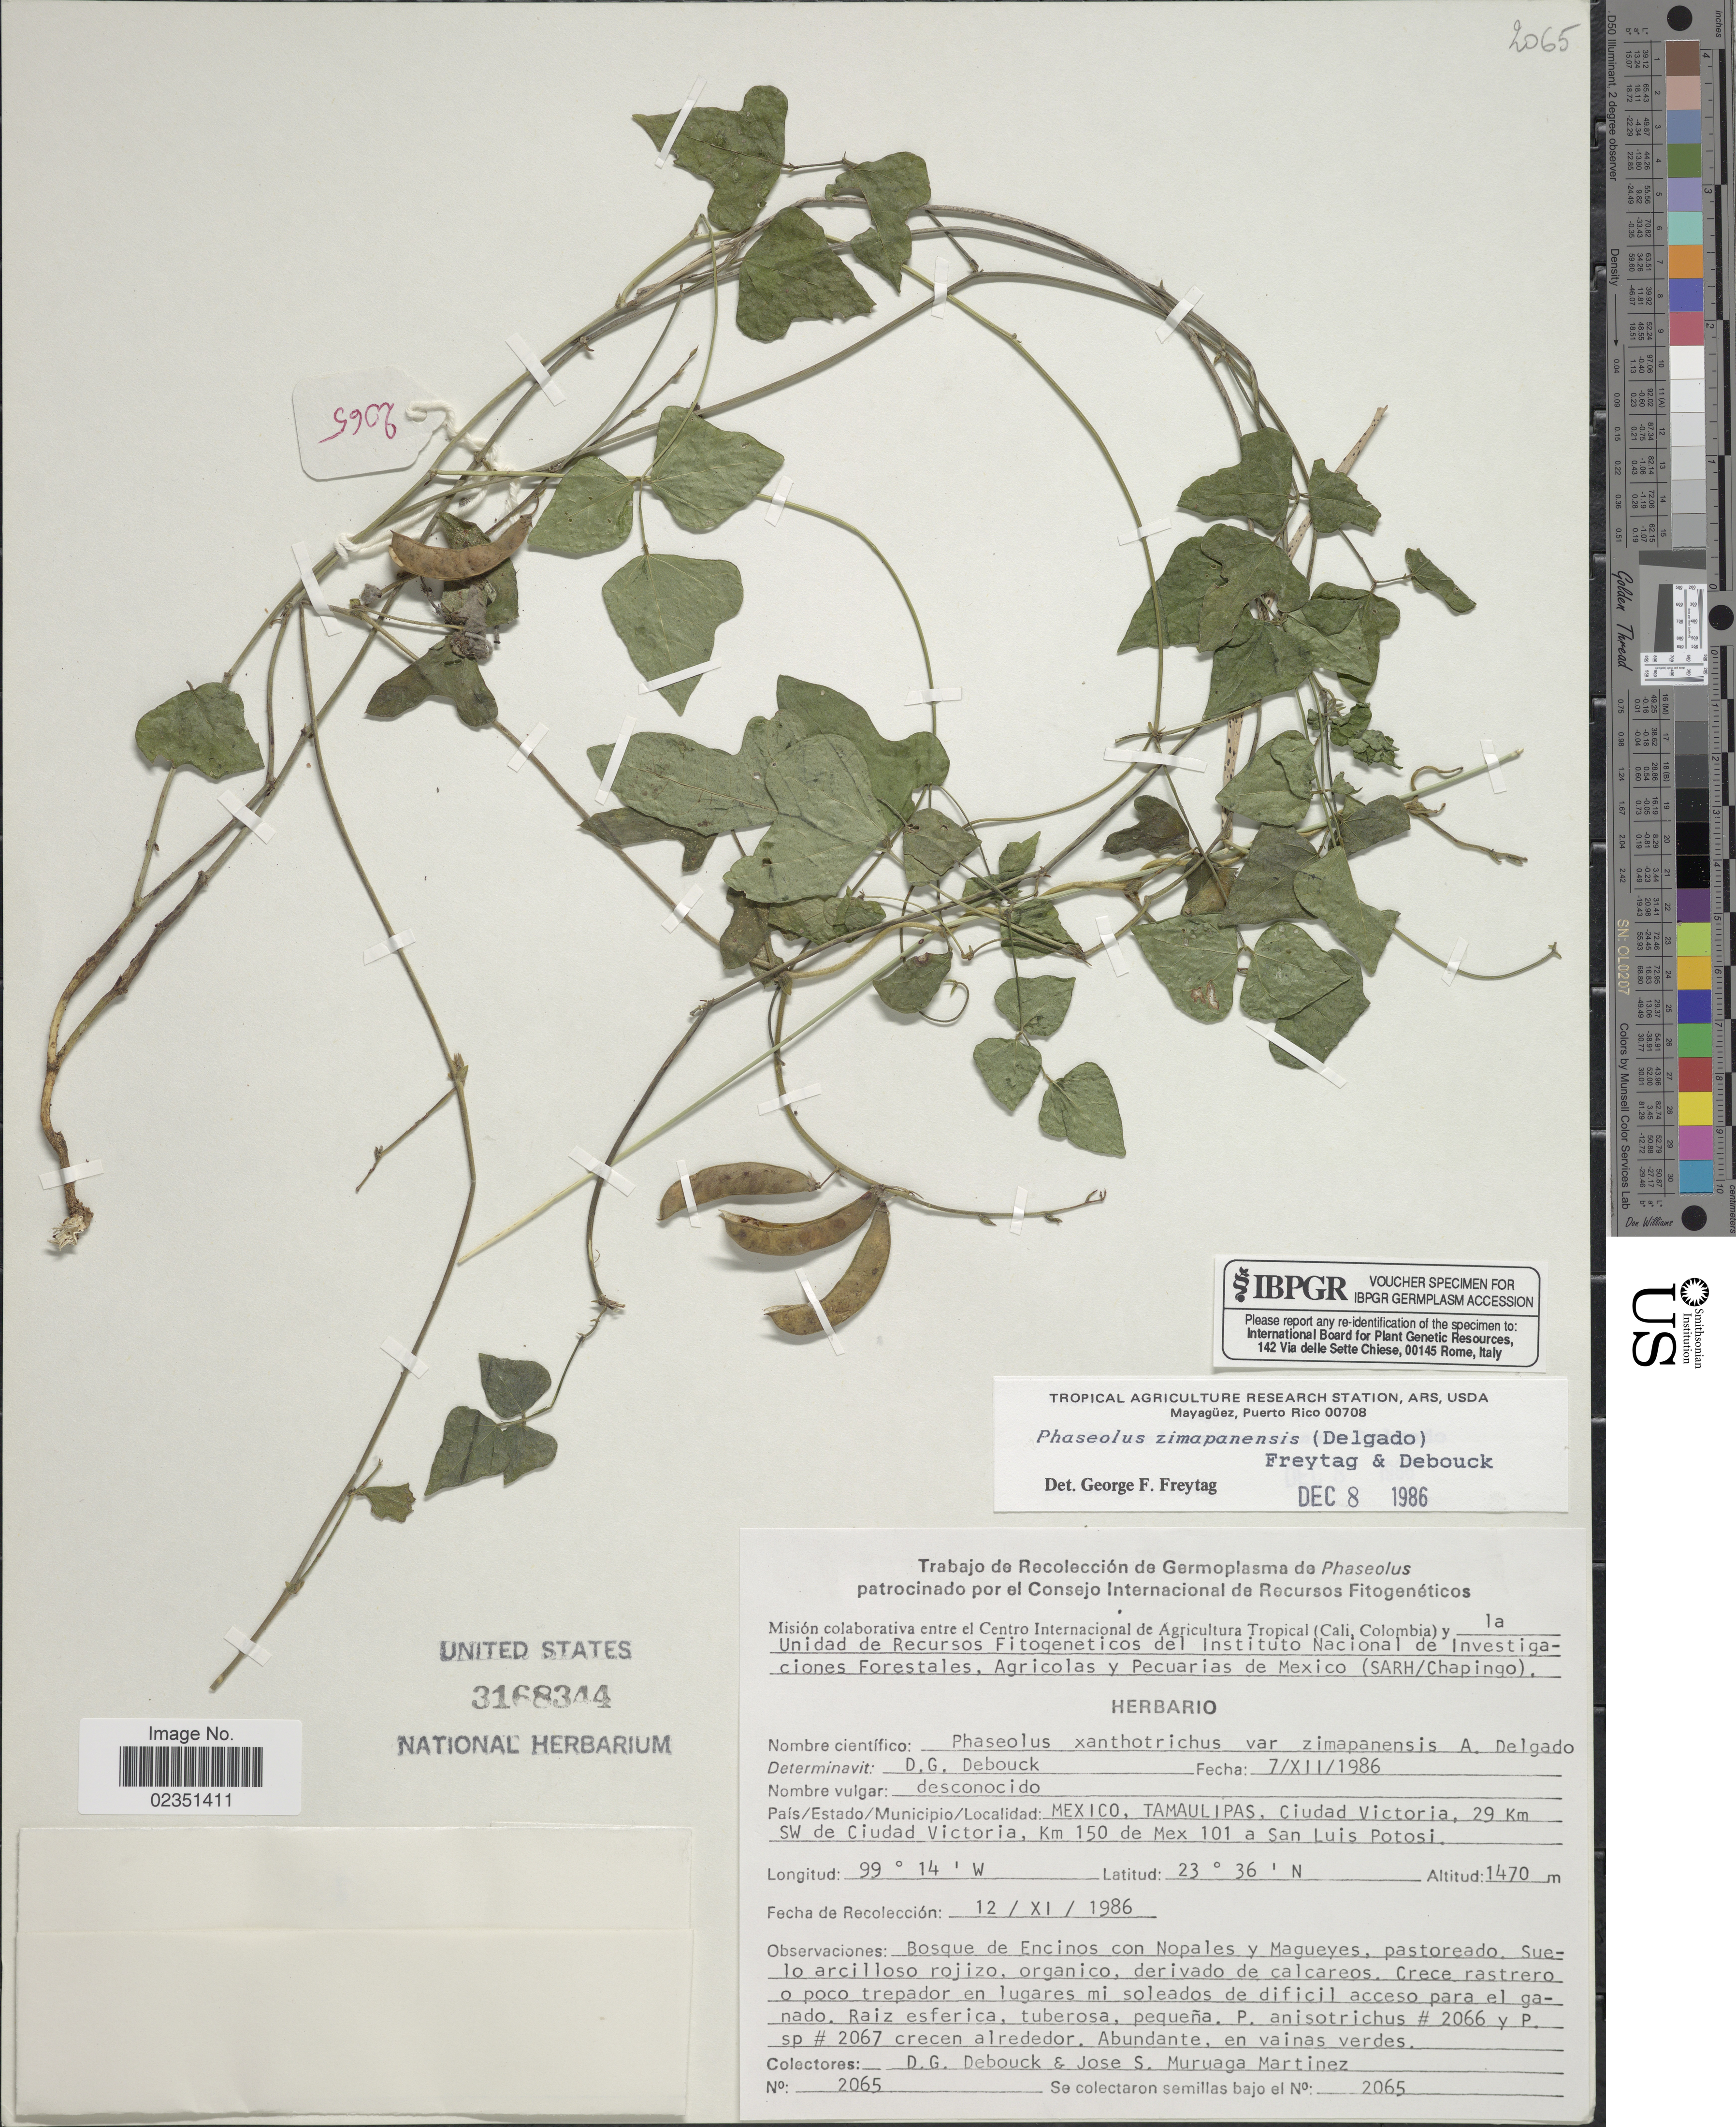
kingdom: Plantae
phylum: Tracheophyta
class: Magnoliopsida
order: Fabales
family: Fabaceae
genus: Phaseolus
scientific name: Phaseolus zimapanensis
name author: A. Delgado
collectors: D. Debouck & J. Muruaga Martinez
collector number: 2065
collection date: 1986-11-12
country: Mexico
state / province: Tamaulipas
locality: Tamaulipas. Cuidad Victoria, 29 km SW de Cuidad Victoria, Km 150 de Mex 101 a San Luis Potosi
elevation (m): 1470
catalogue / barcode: US 3168344